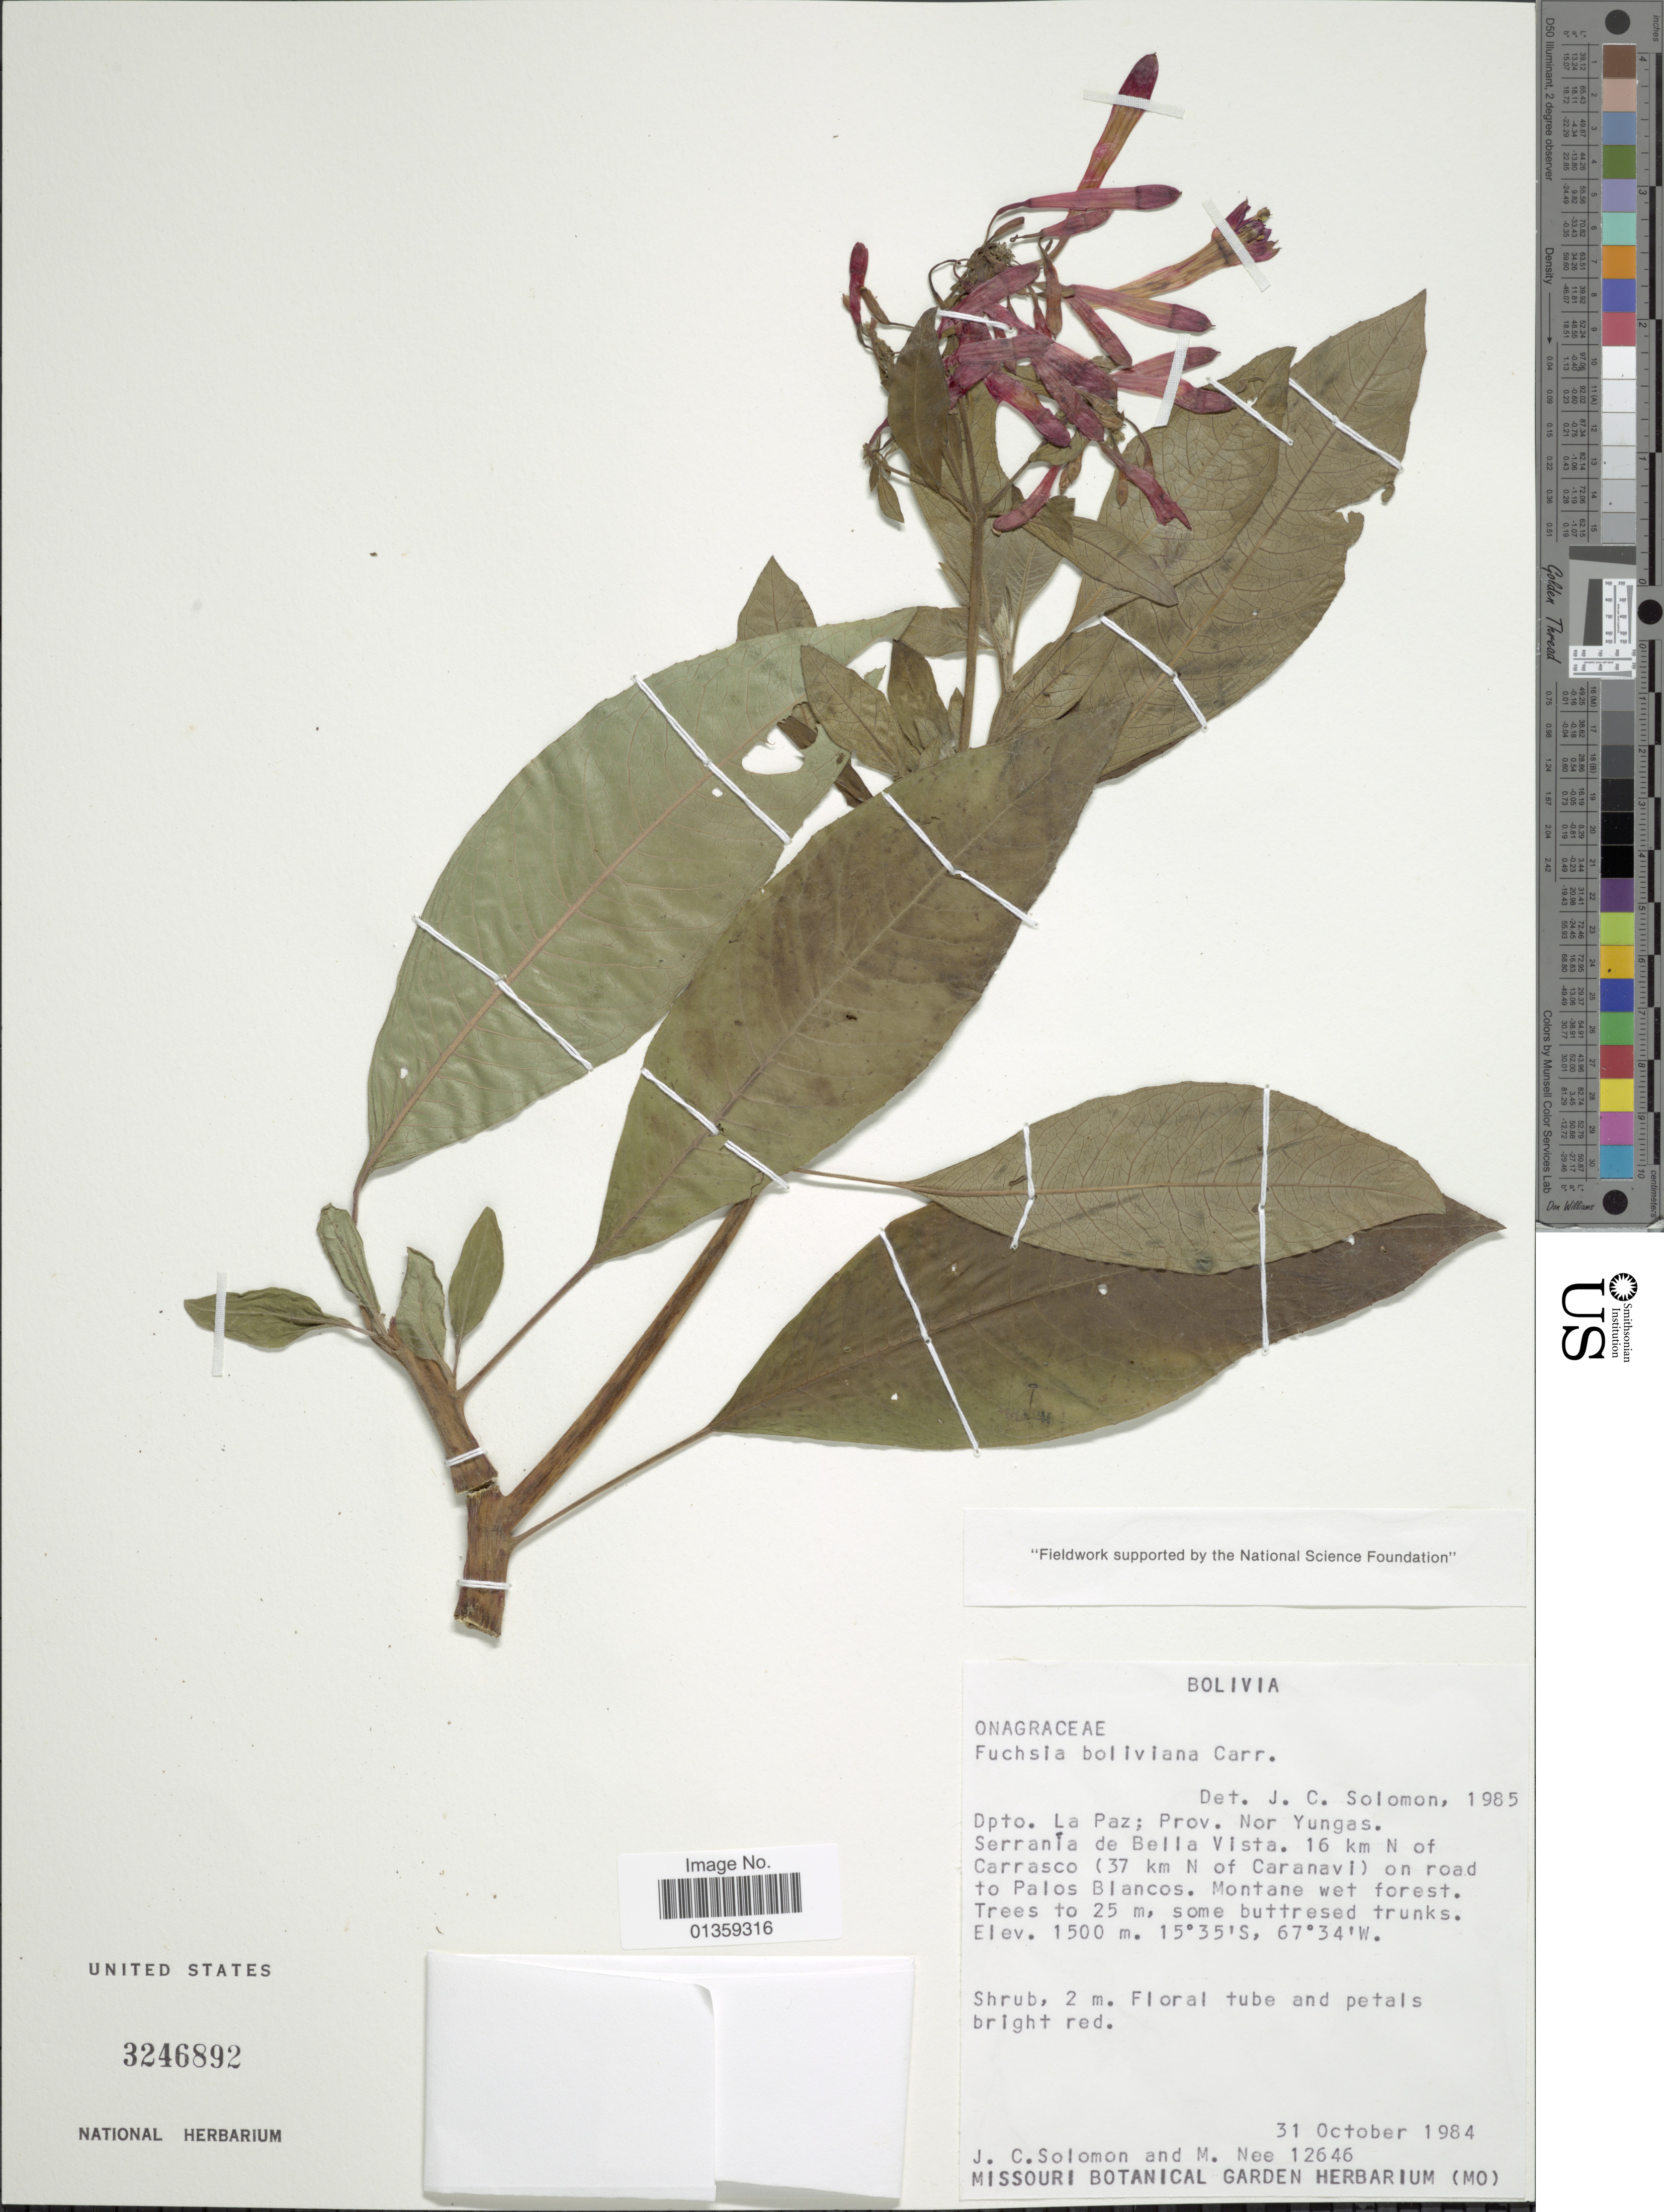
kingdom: Plantae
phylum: Tracheophyta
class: Magnoliopsida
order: Myrtales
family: Onagraceae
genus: Fuchsia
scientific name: Fuchsia boliviana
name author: Carrière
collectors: J. C. Solomon & M. Nee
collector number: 12646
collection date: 1984-10-31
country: Bolivia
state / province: La Paz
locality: Prov. Nor Yungas. Serranía de Bella Vista, 16 km N of Carrasco (37 km N of Caranavi) on road to Palos Blancos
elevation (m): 1500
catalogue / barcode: US 3246892